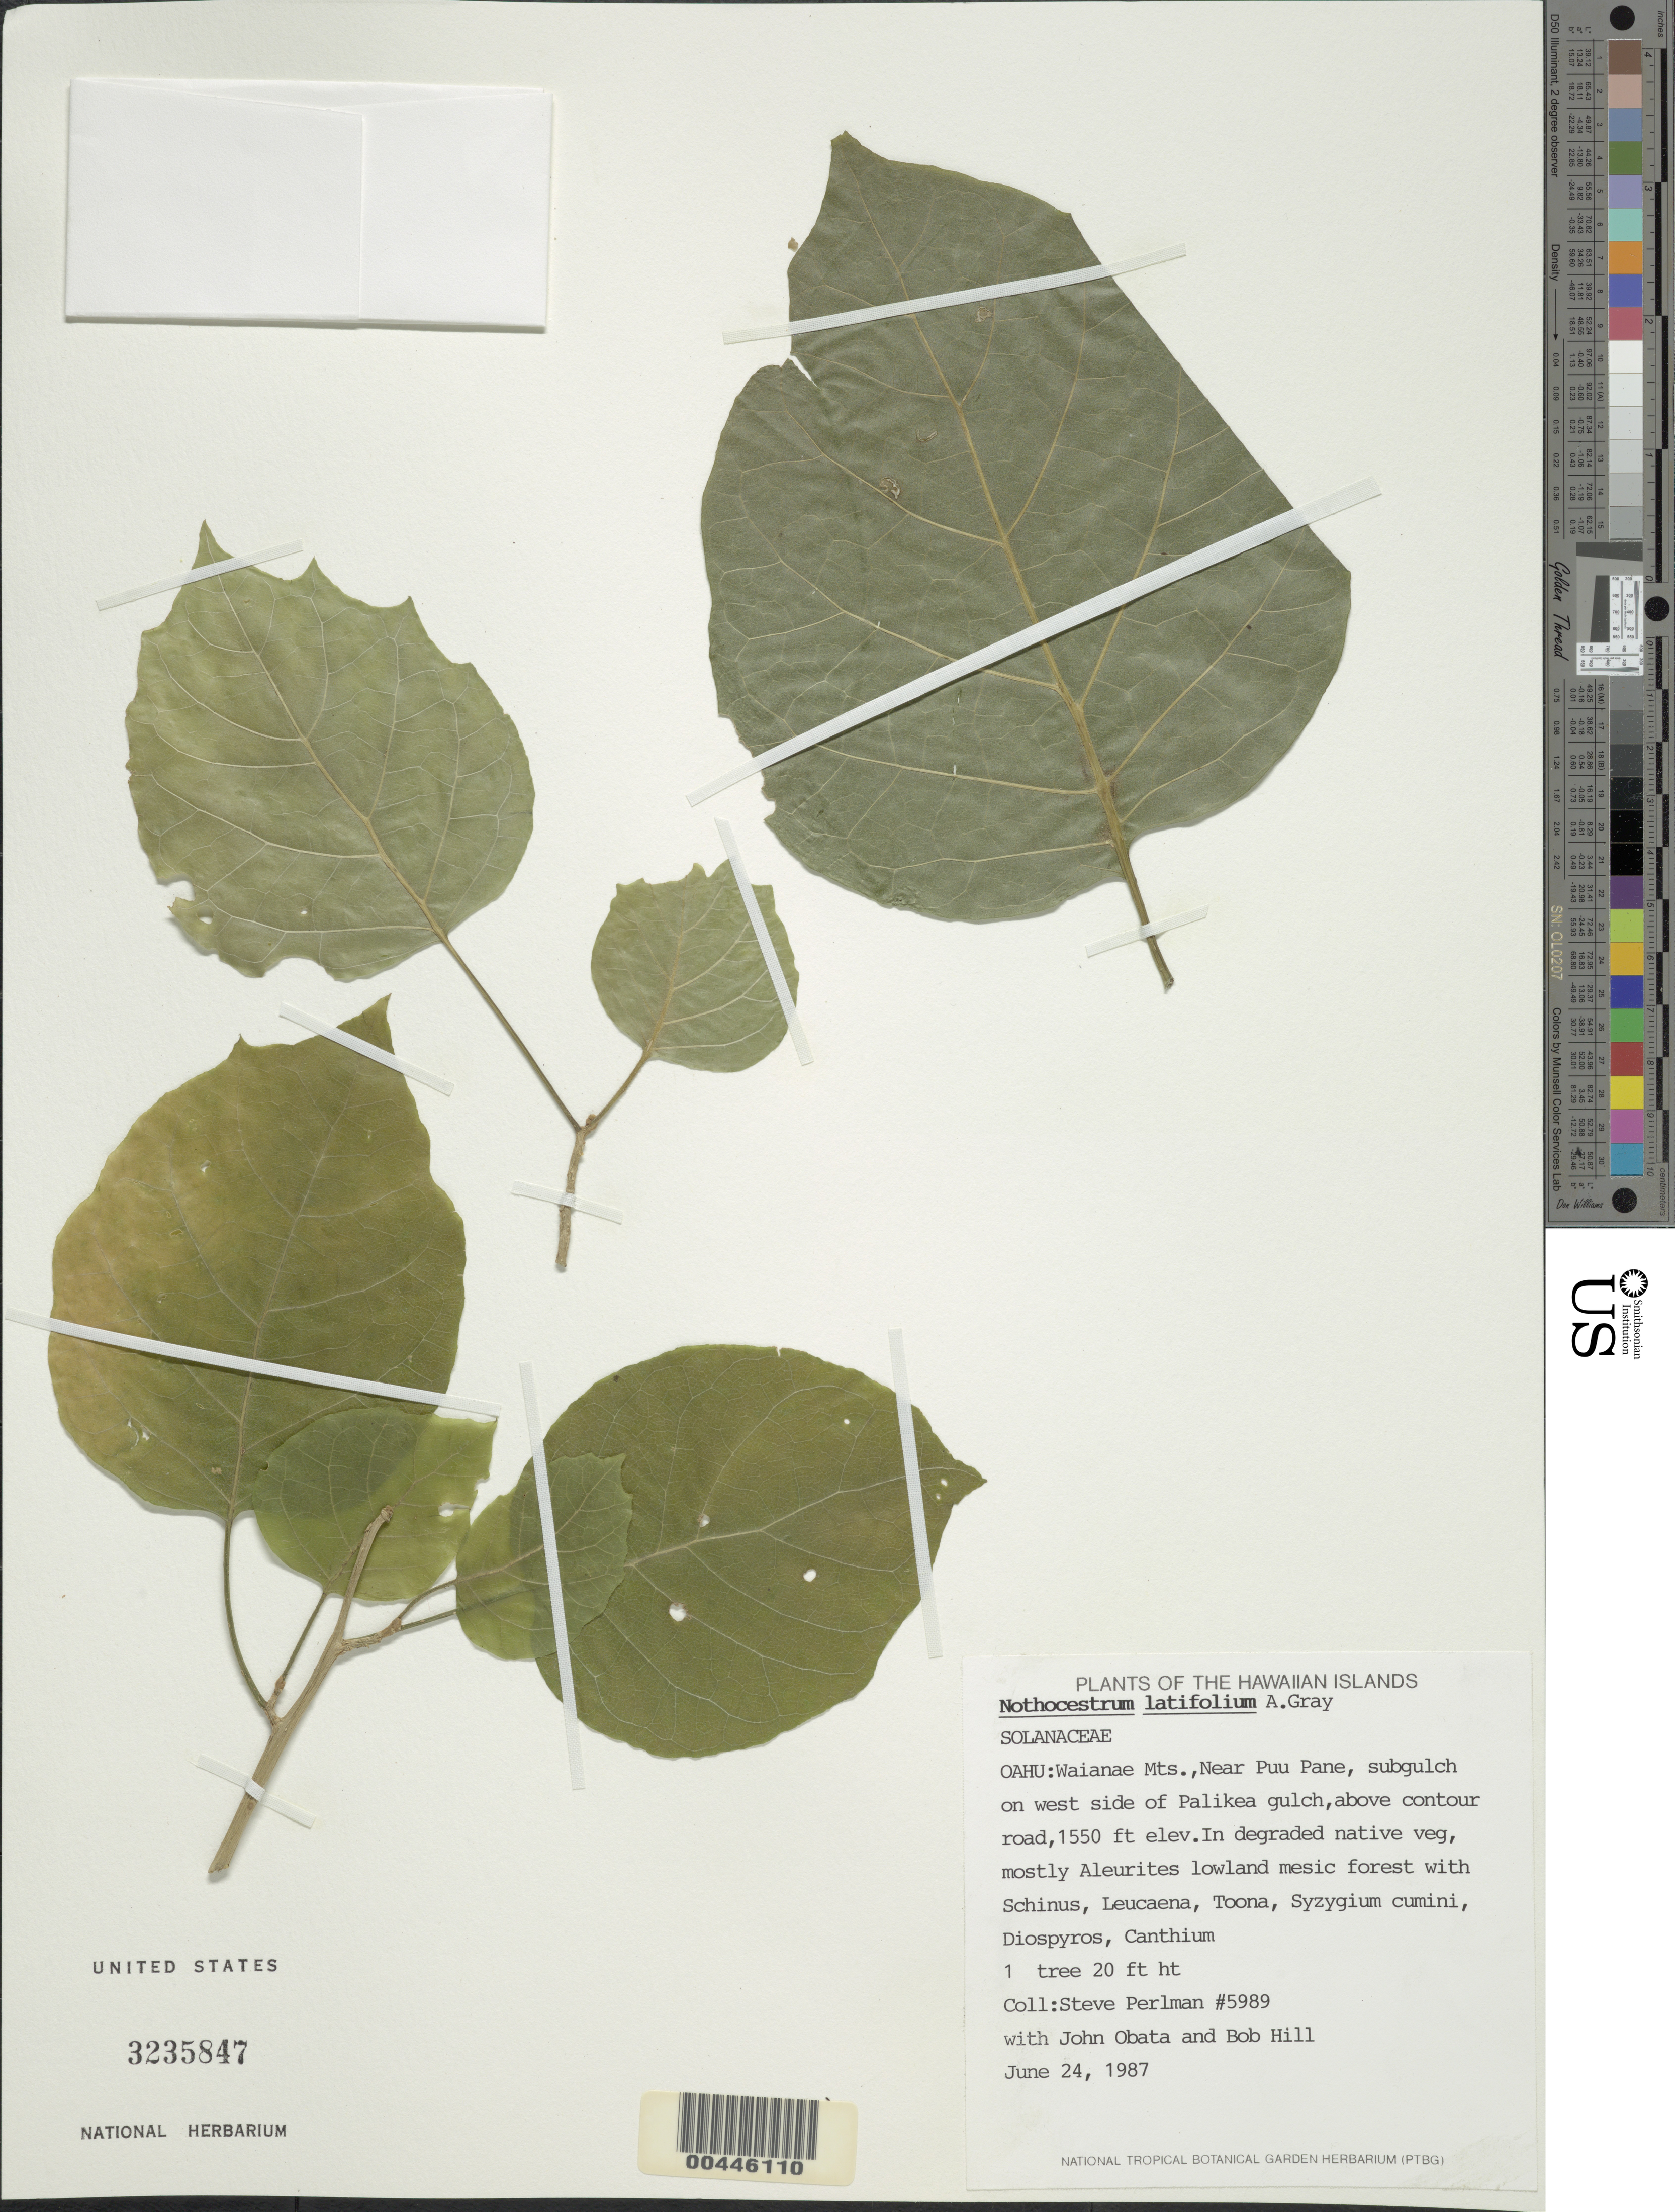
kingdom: Plantae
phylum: Tracheophyta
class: Magnoliopsida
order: Solanales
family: Solanaceae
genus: Nothocestrum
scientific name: Nothocestrum latifolium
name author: A. Gray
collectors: S. P. Perlman, J. Obata & B. Hill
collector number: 5989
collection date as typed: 24 Jun 1987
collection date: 1987-06-24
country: United States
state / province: Hawaii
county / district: Honolulu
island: Oahu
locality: Waianae Mts, near Puu Pane, subgulch on W side of Palikea gulch, above contour rd.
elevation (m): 457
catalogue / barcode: US 3235847